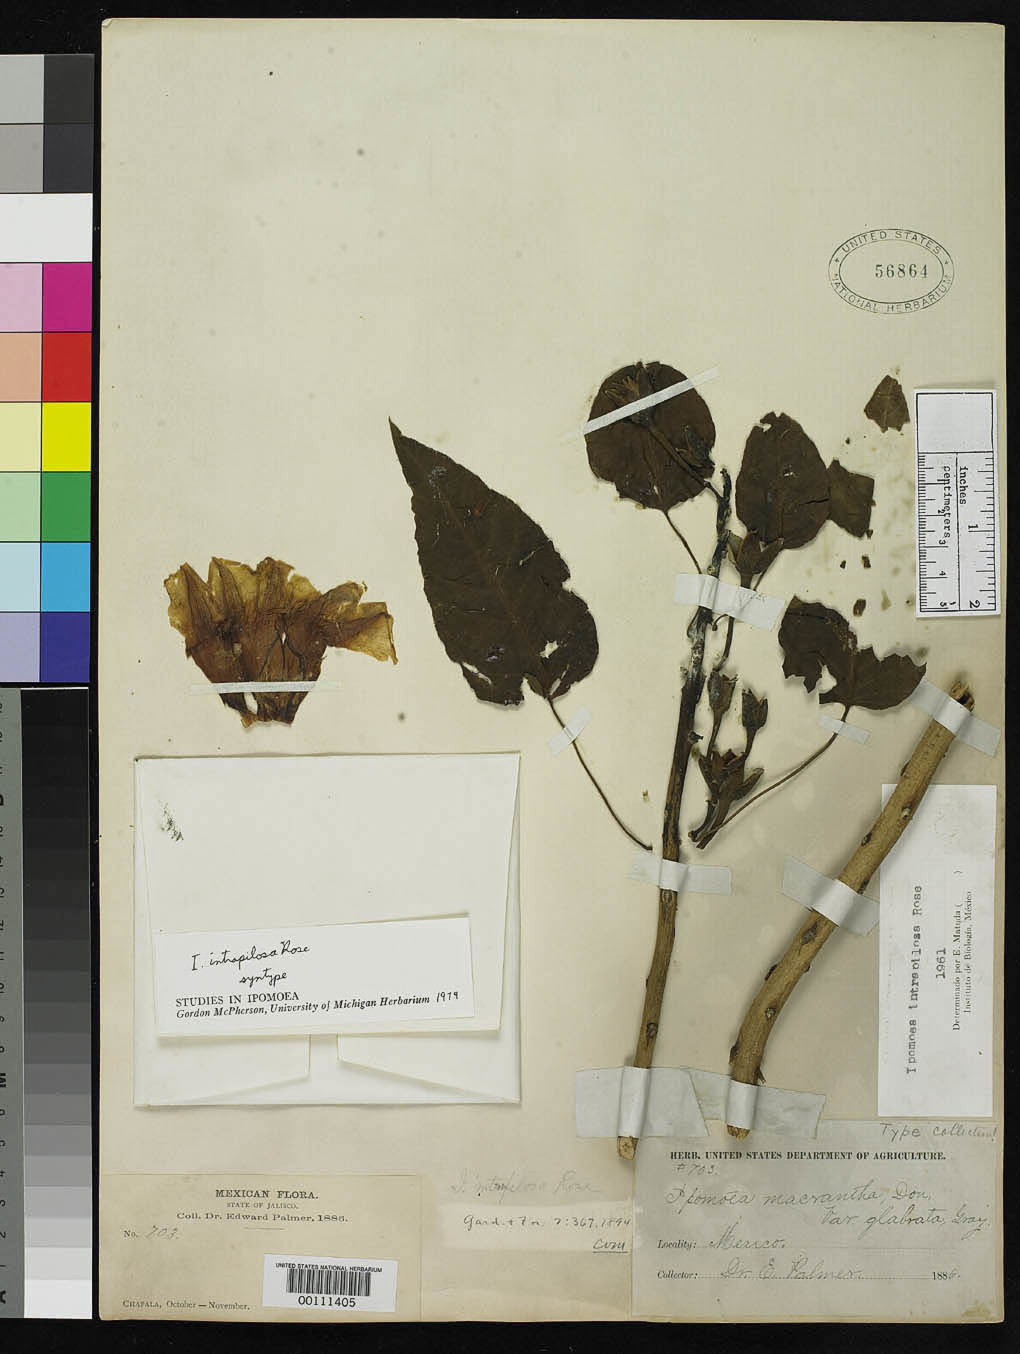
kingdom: Plantae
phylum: Tracheophyta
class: Magnoliopsida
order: Solanales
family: Convolvulaceae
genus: Ipomoea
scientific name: Ipomoea intrapilosa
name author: Rose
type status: Lectotype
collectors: E. Palmer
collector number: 703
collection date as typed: Oct 1886 to -- Nov 1886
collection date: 1886-10/1886-11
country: Mexico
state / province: Jalisco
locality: Chapala.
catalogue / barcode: US 56864